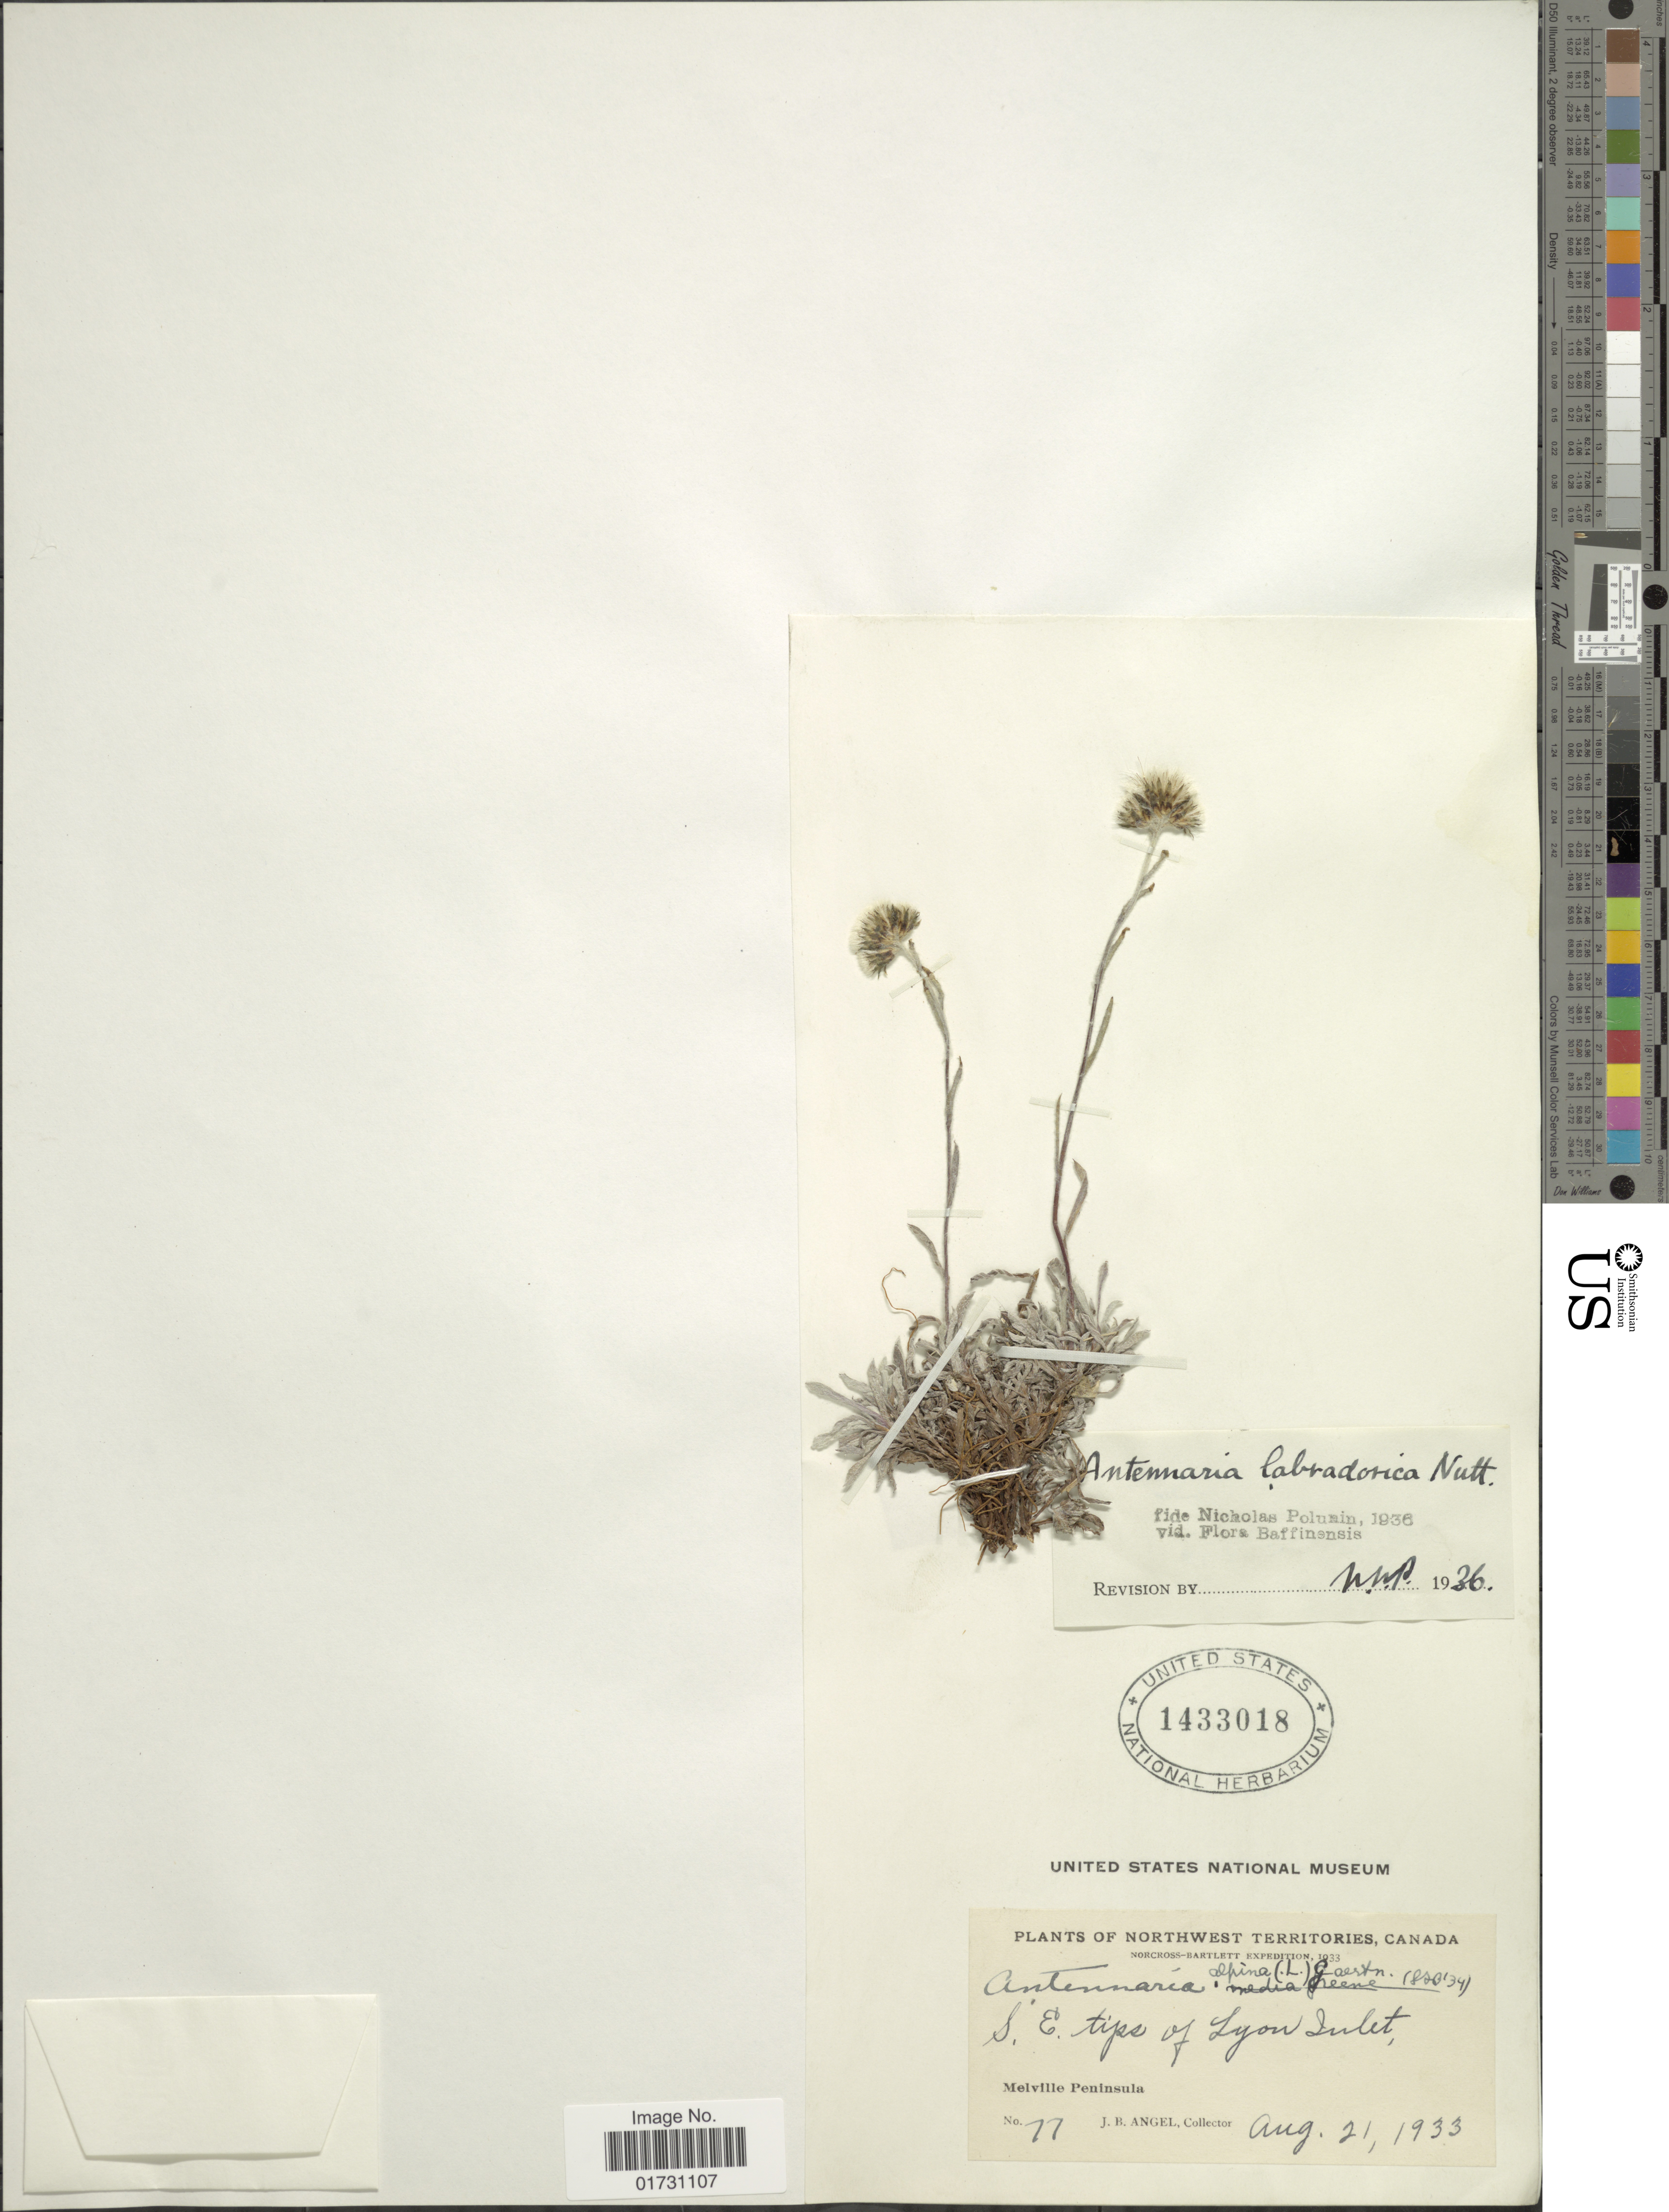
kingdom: Plantae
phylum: Tracheophyta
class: Magnoliopsida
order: Asterales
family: Asteraceae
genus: Antennaria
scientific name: Antennaria labradorica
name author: Nutt.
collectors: J. Angel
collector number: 77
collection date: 1933-08-21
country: Canada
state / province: Northwest Territories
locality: S. E. tips of Lyon Sulet, Melville Peninsula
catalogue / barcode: US 1433018